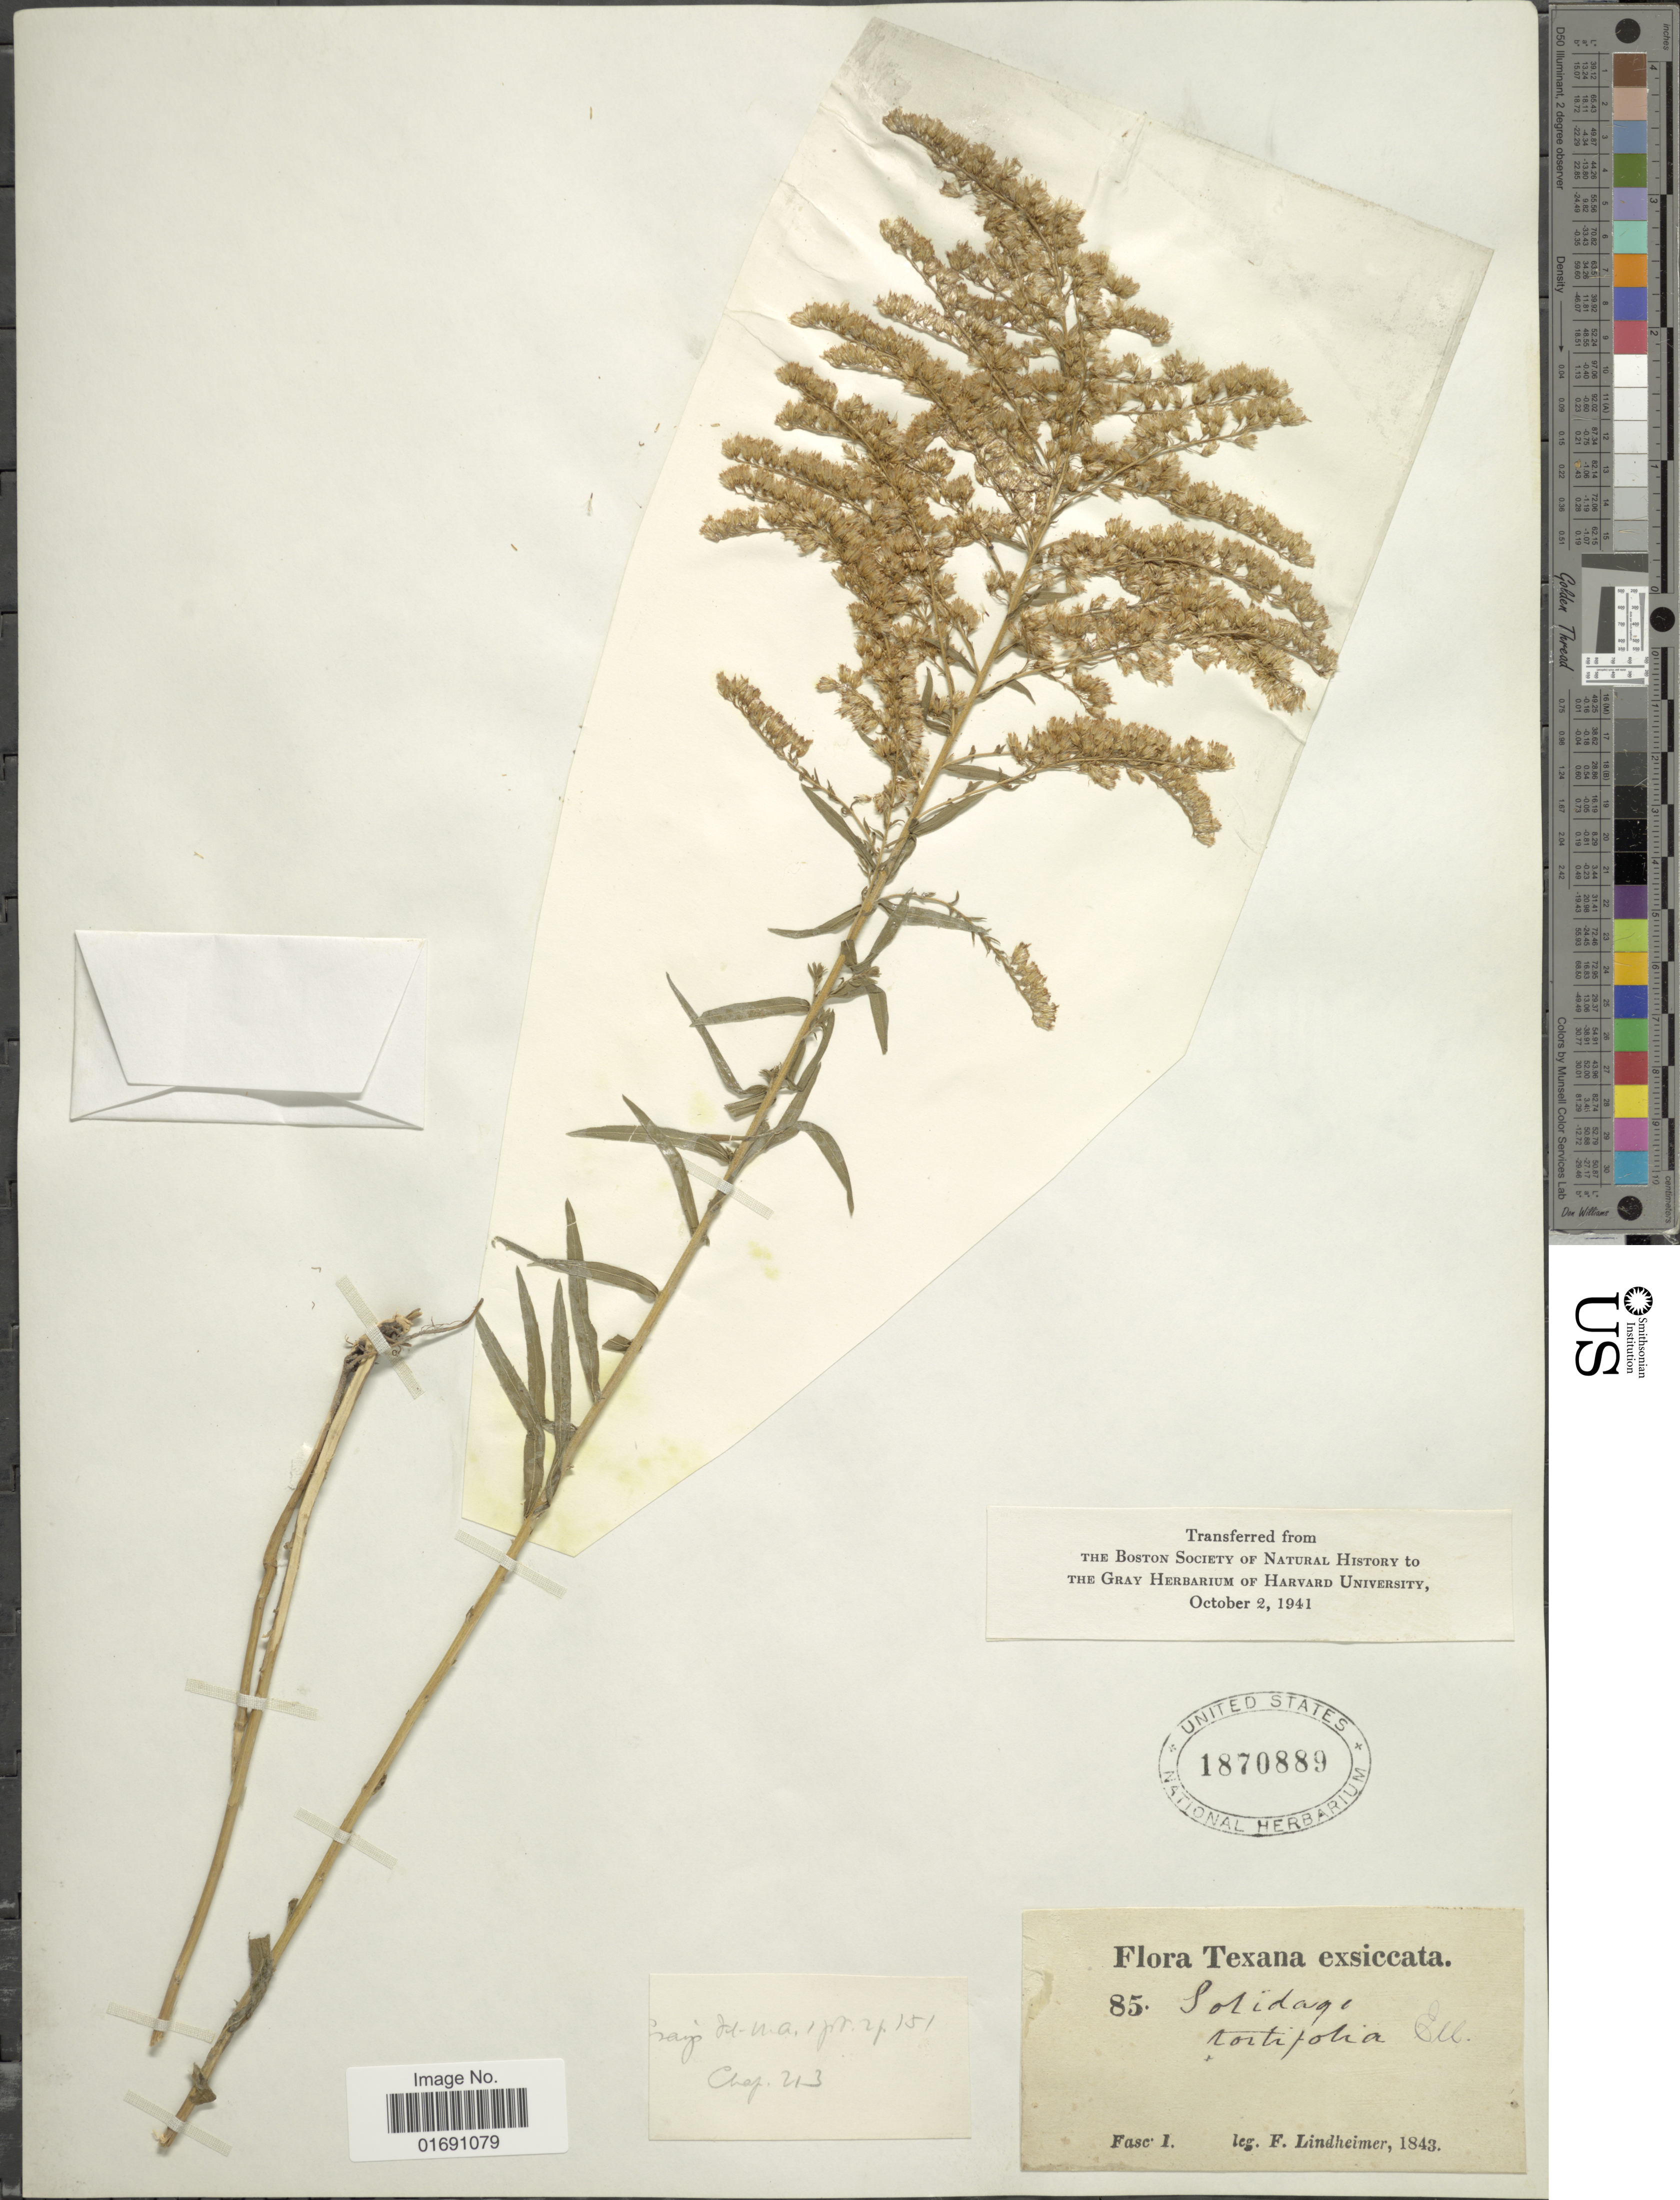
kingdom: Plantae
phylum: Tracheophyta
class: Magnoliopsida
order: Asterales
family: Asteraceae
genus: Solidago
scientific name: Solidago tortifolia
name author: Elliott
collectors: -. Lindheimer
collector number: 85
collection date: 1843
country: United States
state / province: Texas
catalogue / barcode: US 1870889